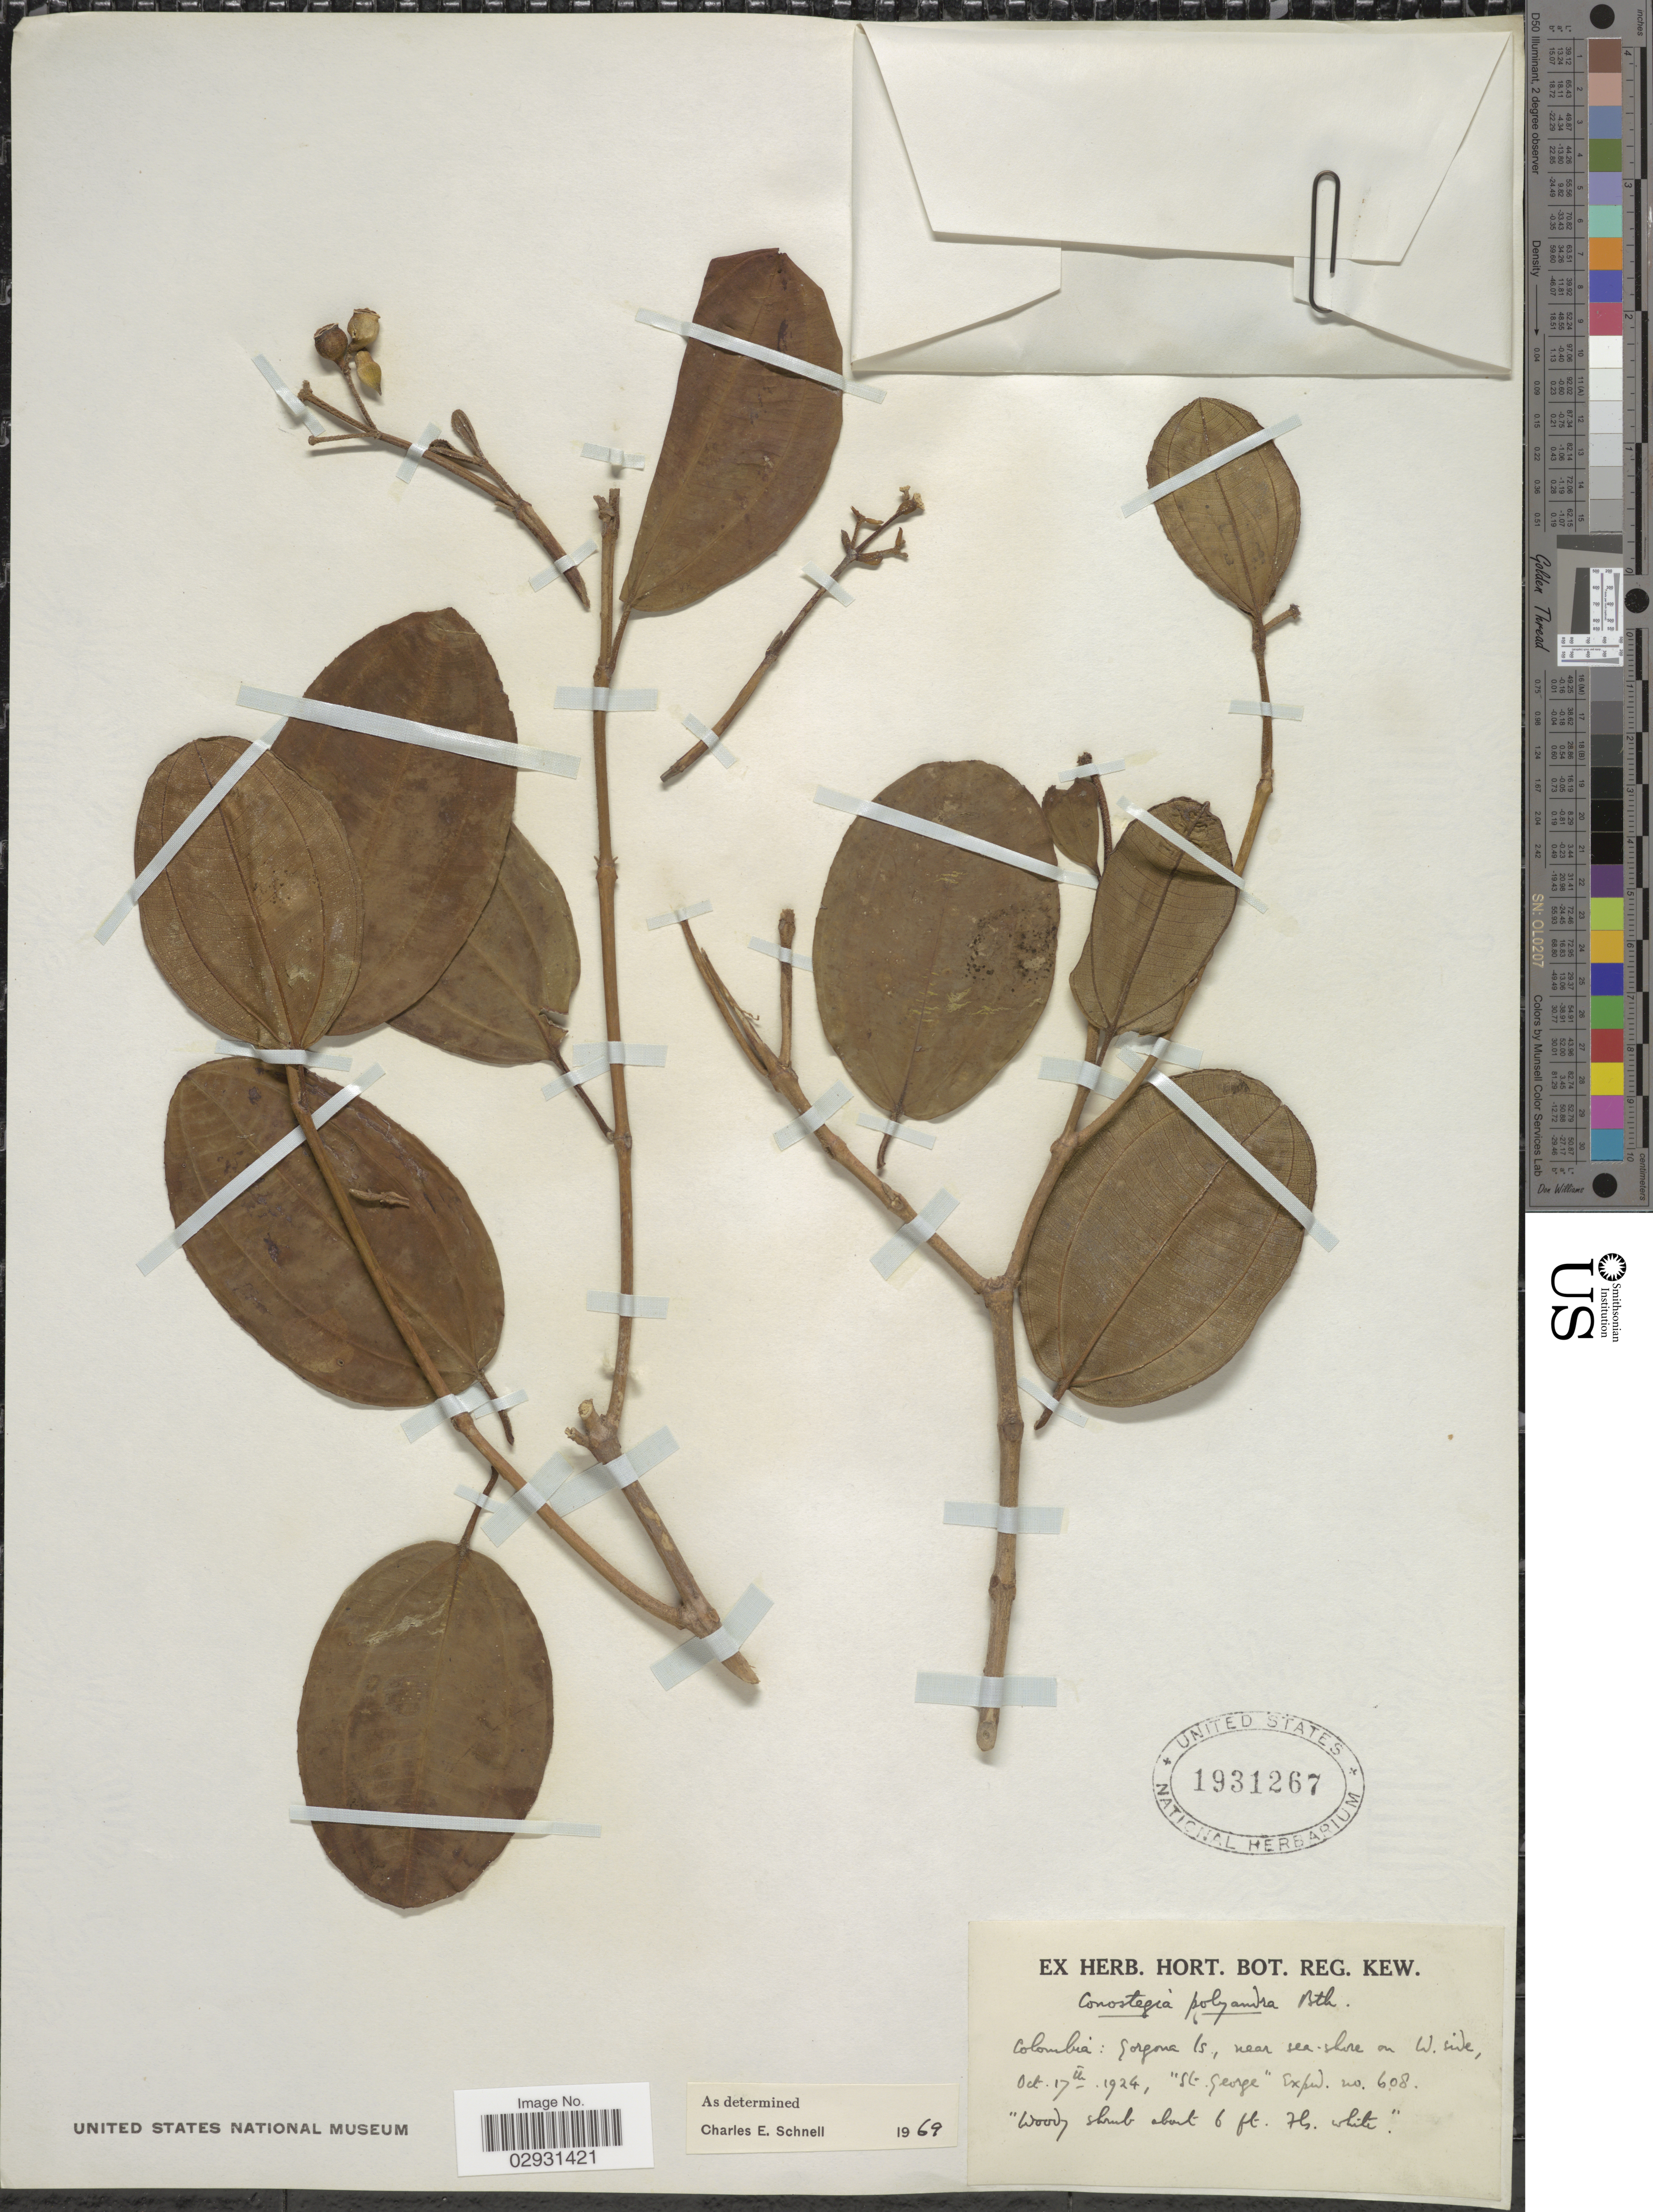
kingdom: Plantae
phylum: Tracheophyta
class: Magnoliopsida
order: Myrtales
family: Melastomataceae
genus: Conostegia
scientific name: Conostegia polyandra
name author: Benth.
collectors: St. George Exped.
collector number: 608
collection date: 1924-10-17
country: Colombia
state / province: Cauca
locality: Gorgona Is., near sea-shore on W. side.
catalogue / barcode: US 1931267